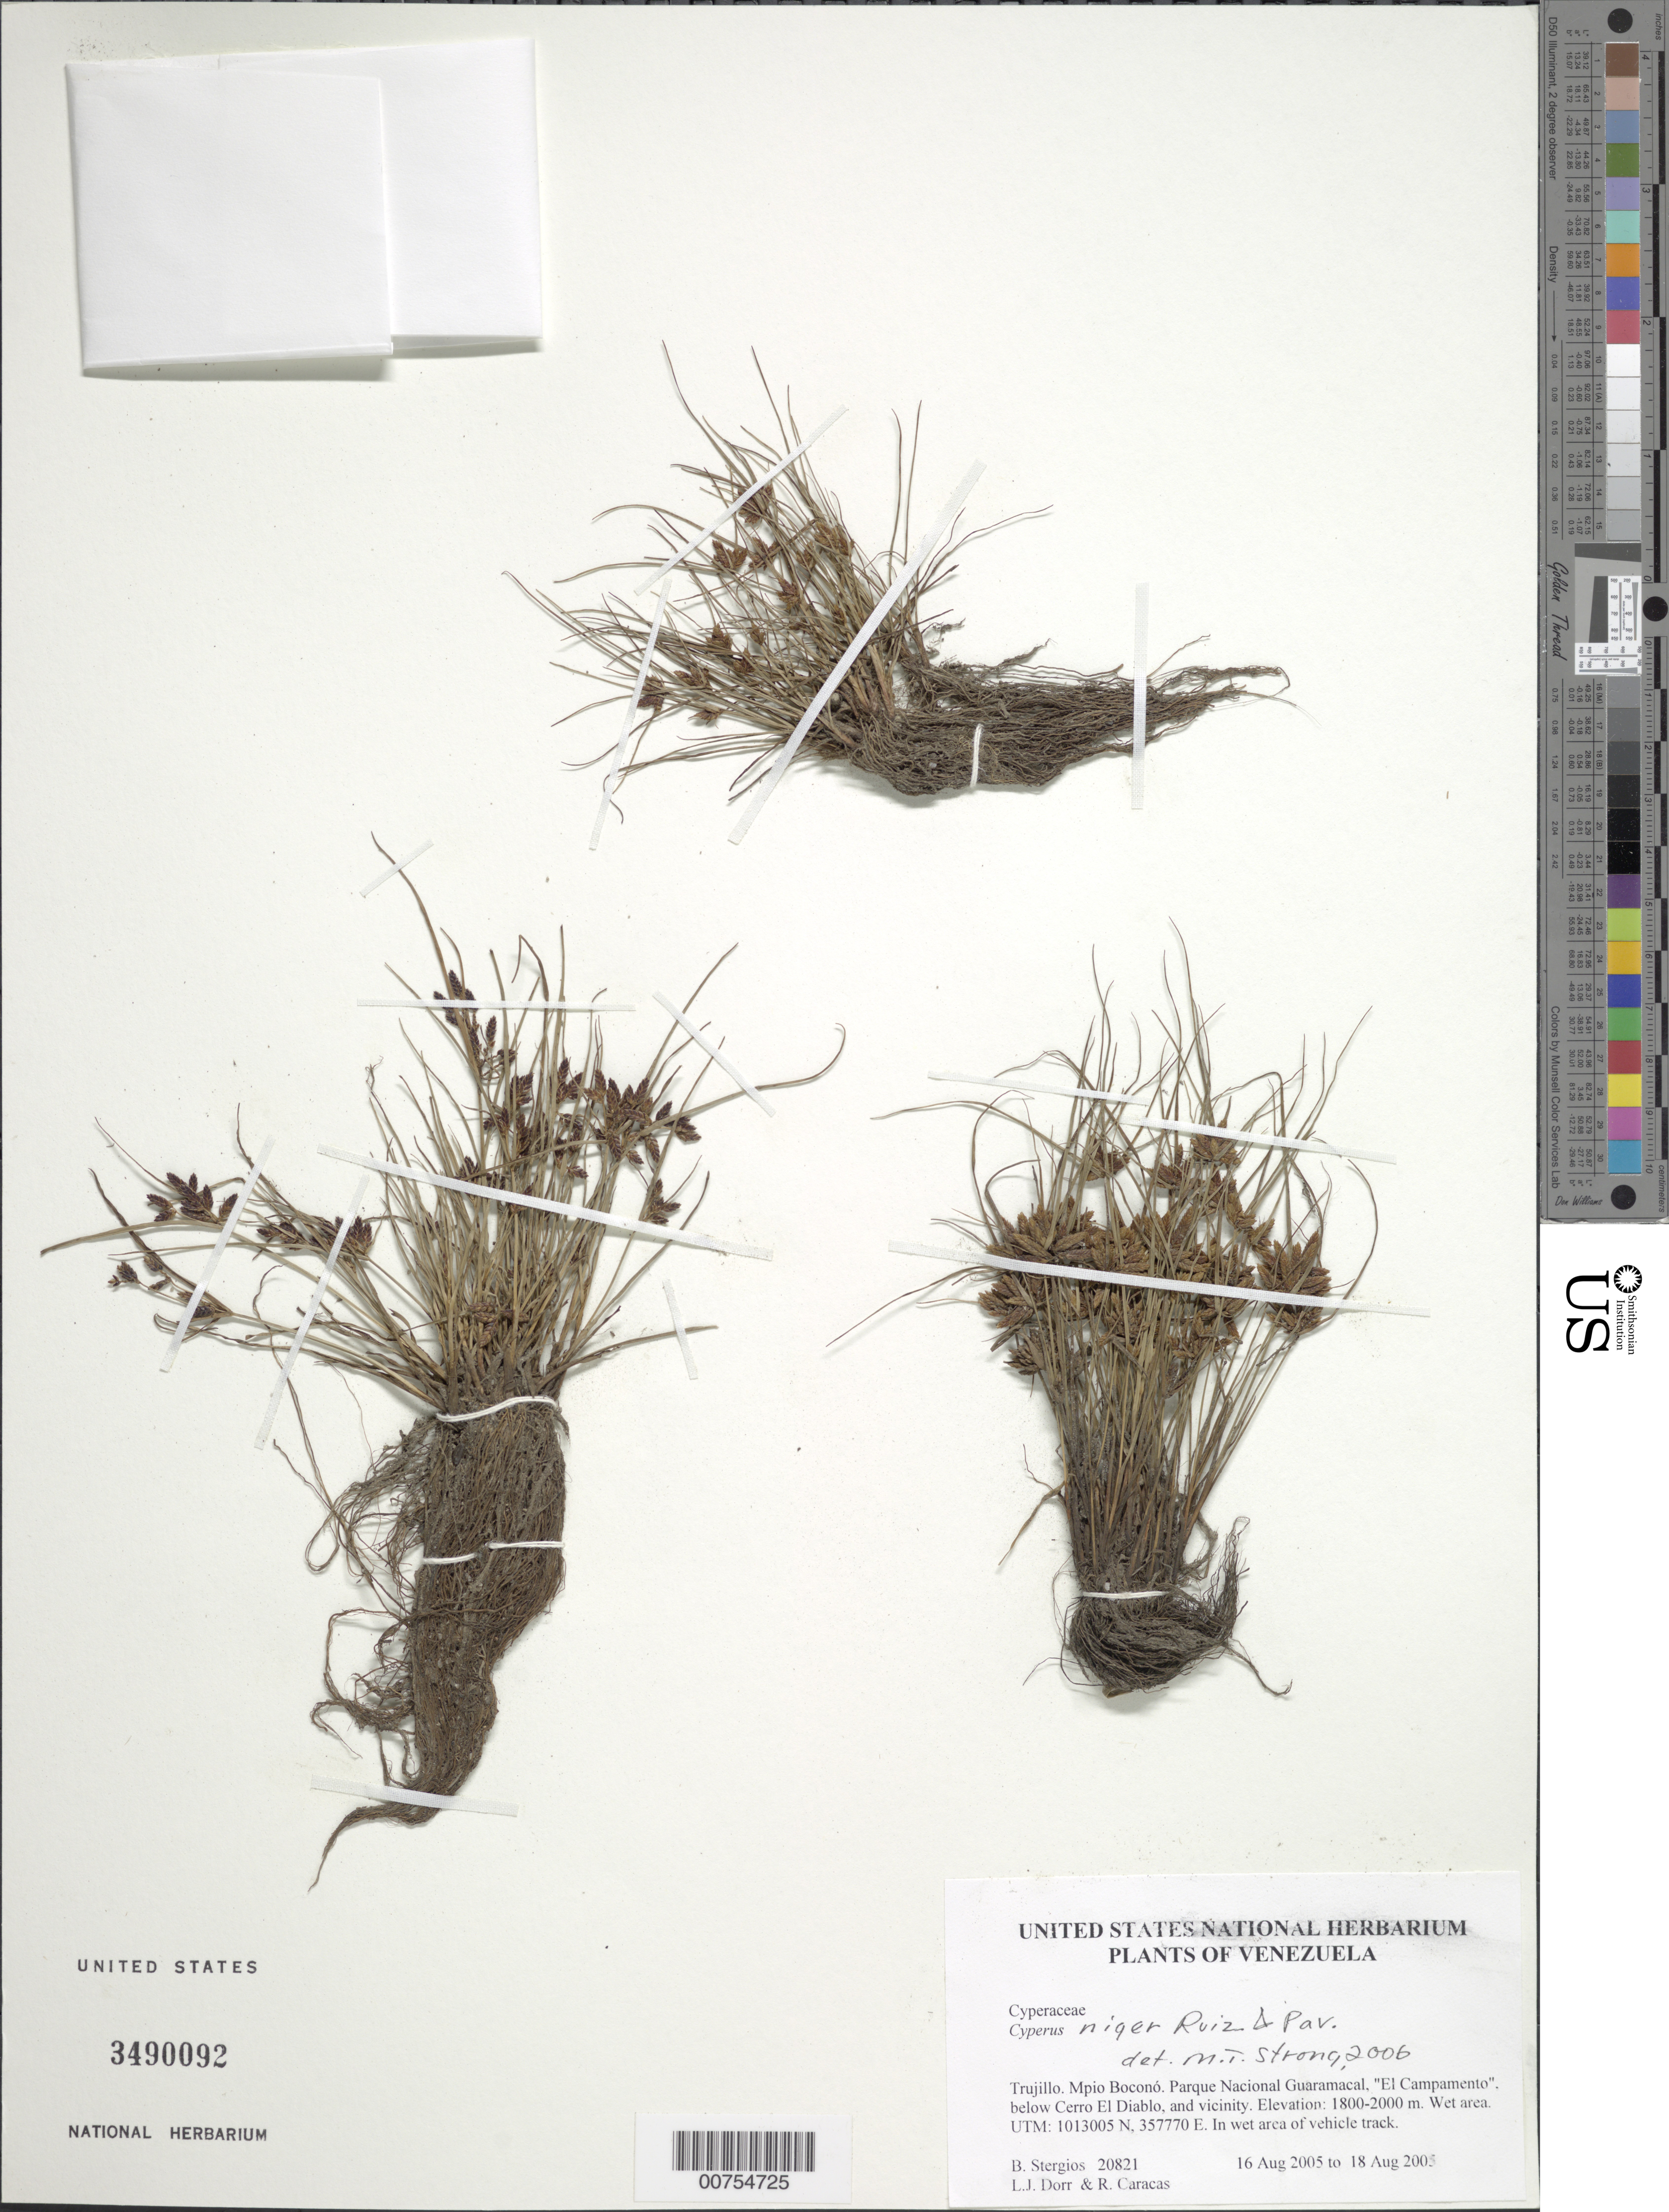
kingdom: Plantae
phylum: Tracheophyta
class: Liliopsida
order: Poales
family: Cyperaceae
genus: Cyperus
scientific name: Cyperus niger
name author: Ruiz & Pav.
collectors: B. G. Stergios, L. J. Dorr & R. Caracas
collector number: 20821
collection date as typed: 16 Aug 2005 to 18 Aug 2005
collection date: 2005-08-16/2005-08-18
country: Venezuela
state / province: Trujillo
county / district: Boconó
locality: Parque Nacional Guaramacal, "El Campamento", below Cerro El Diablo, and vicinity.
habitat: Wet area.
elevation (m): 1800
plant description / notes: PORT, US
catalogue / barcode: US 3490092